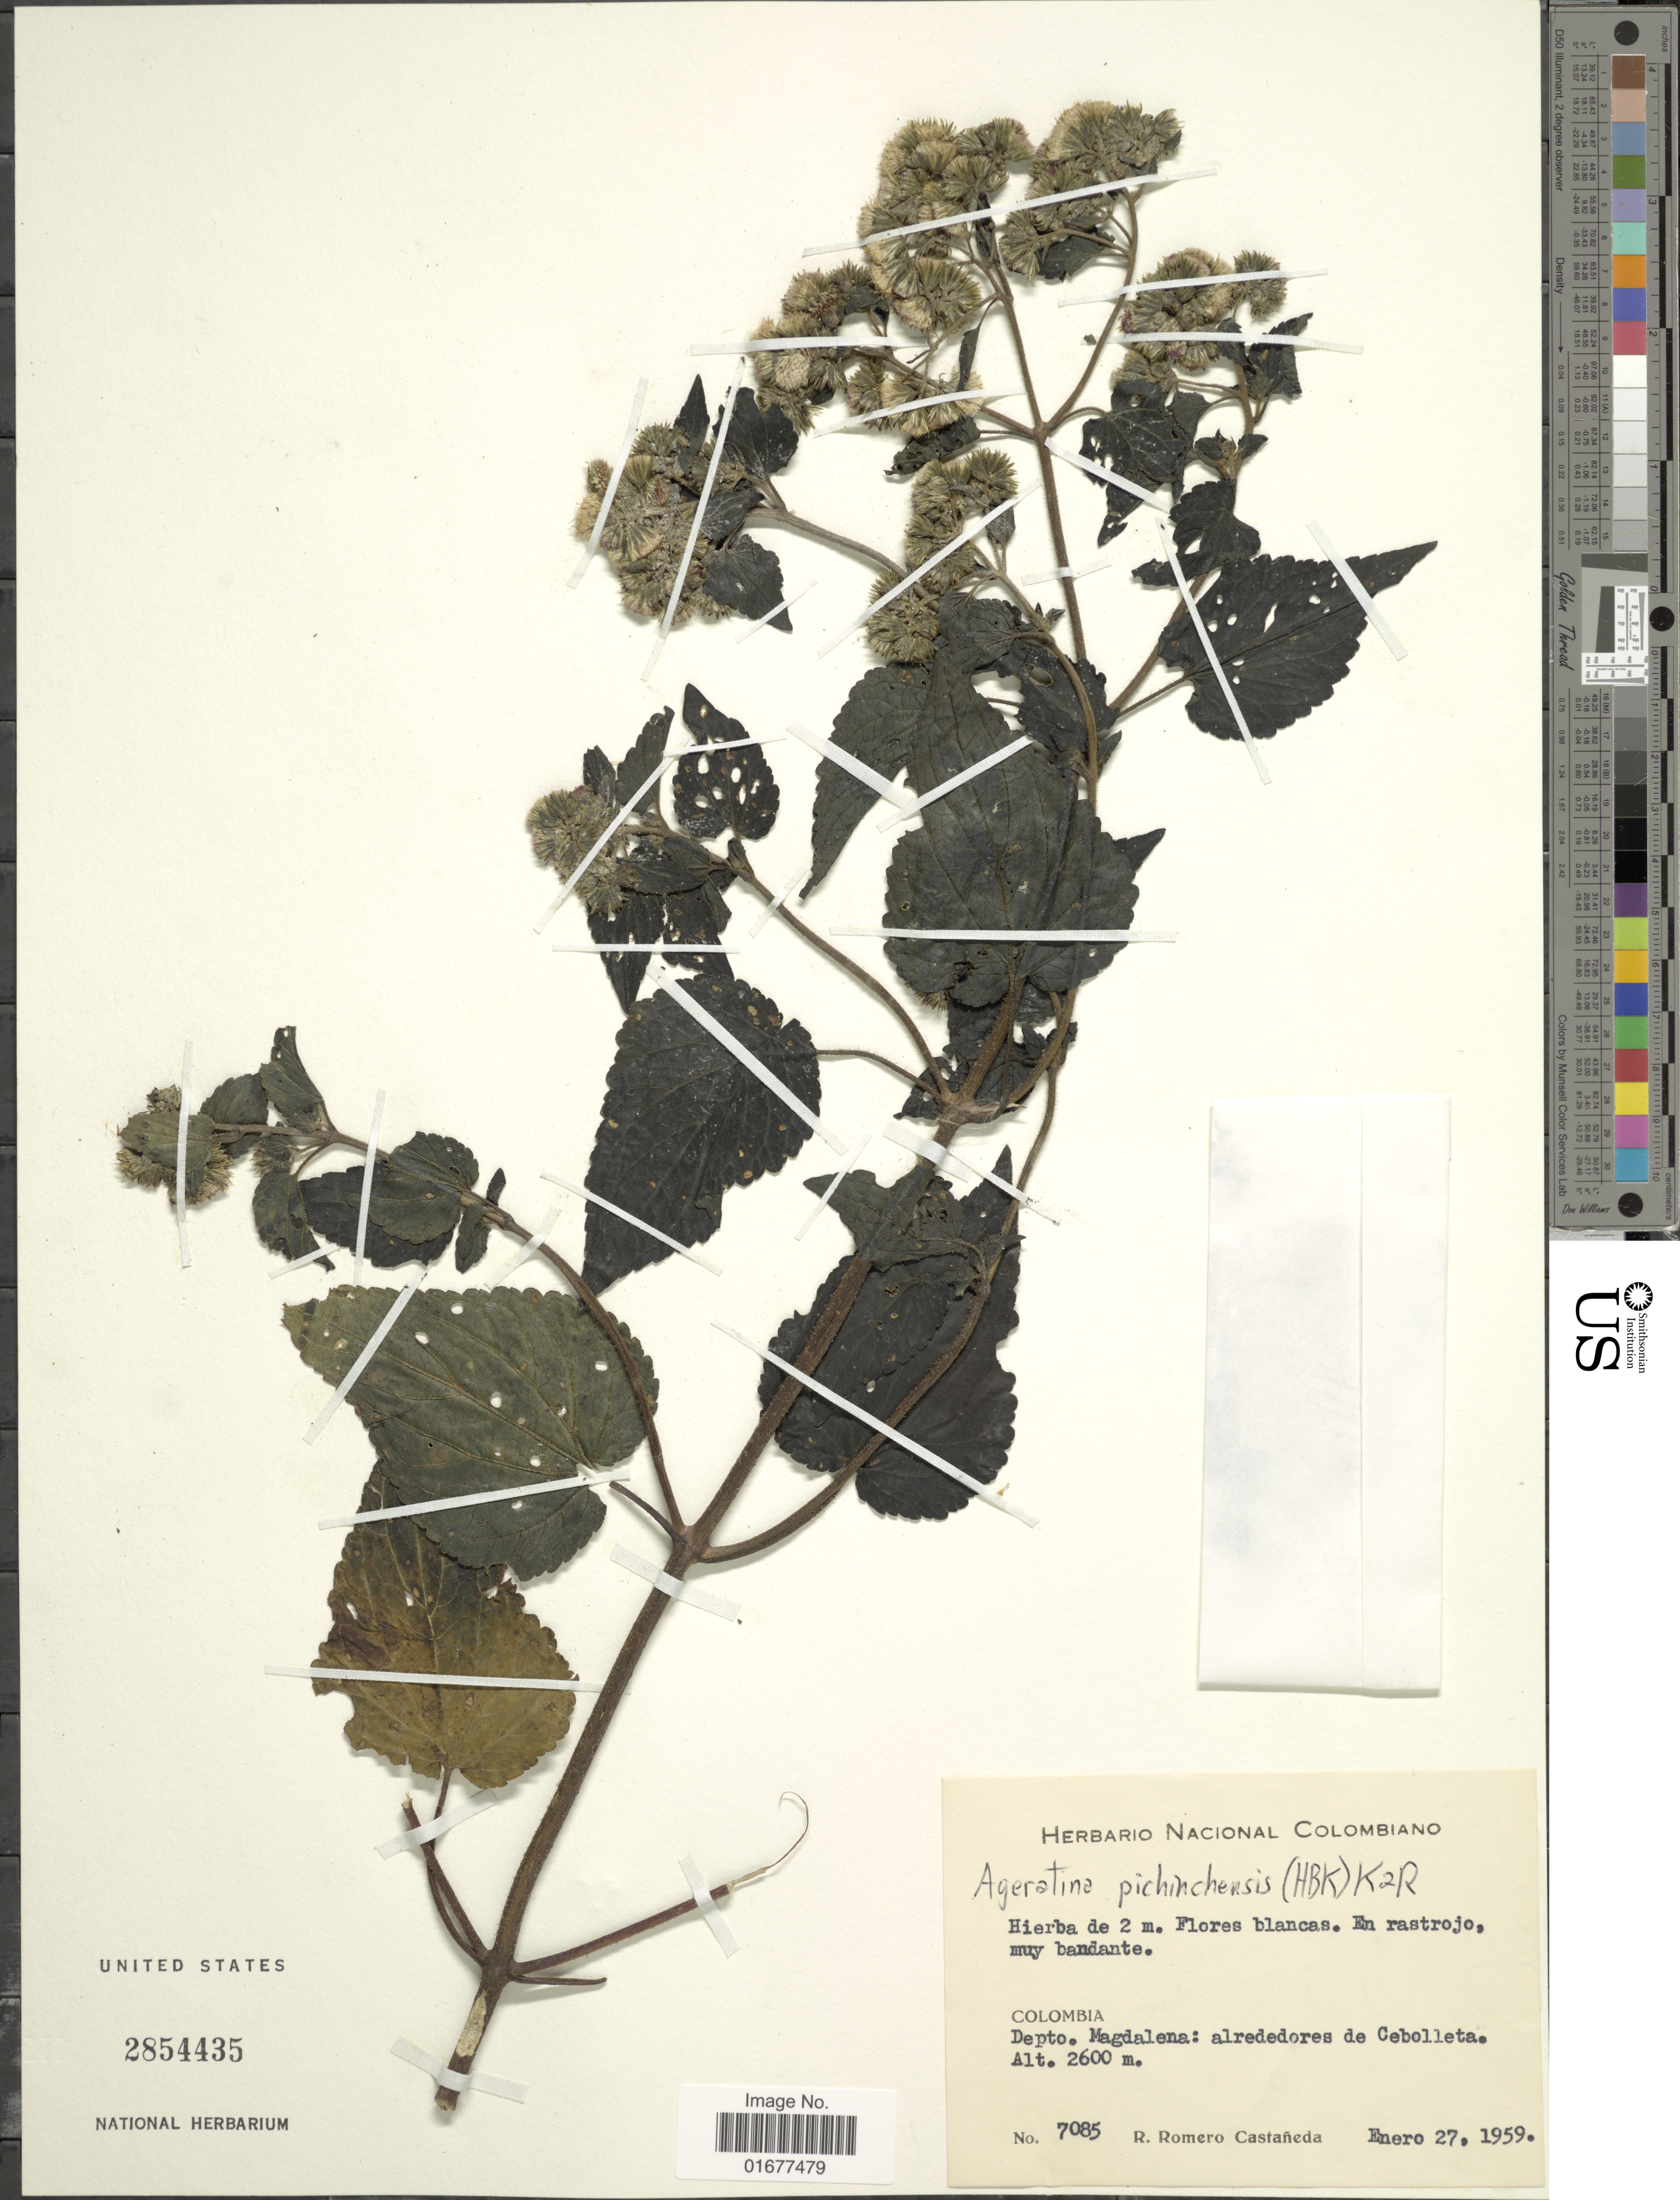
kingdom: Plantae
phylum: Tracheophyta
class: Magnoliopsida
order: Asterales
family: Asteraceae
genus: Ageratina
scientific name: Ageratina pichinchensis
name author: (Kunth) R.M. King & H. Rob.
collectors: R. Romero Castañeda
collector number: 7085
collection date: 1959-01-27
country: Colombia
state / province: Magdalena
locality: Alrededores de Cebolleta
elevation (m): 2600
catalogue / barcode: US 2854435